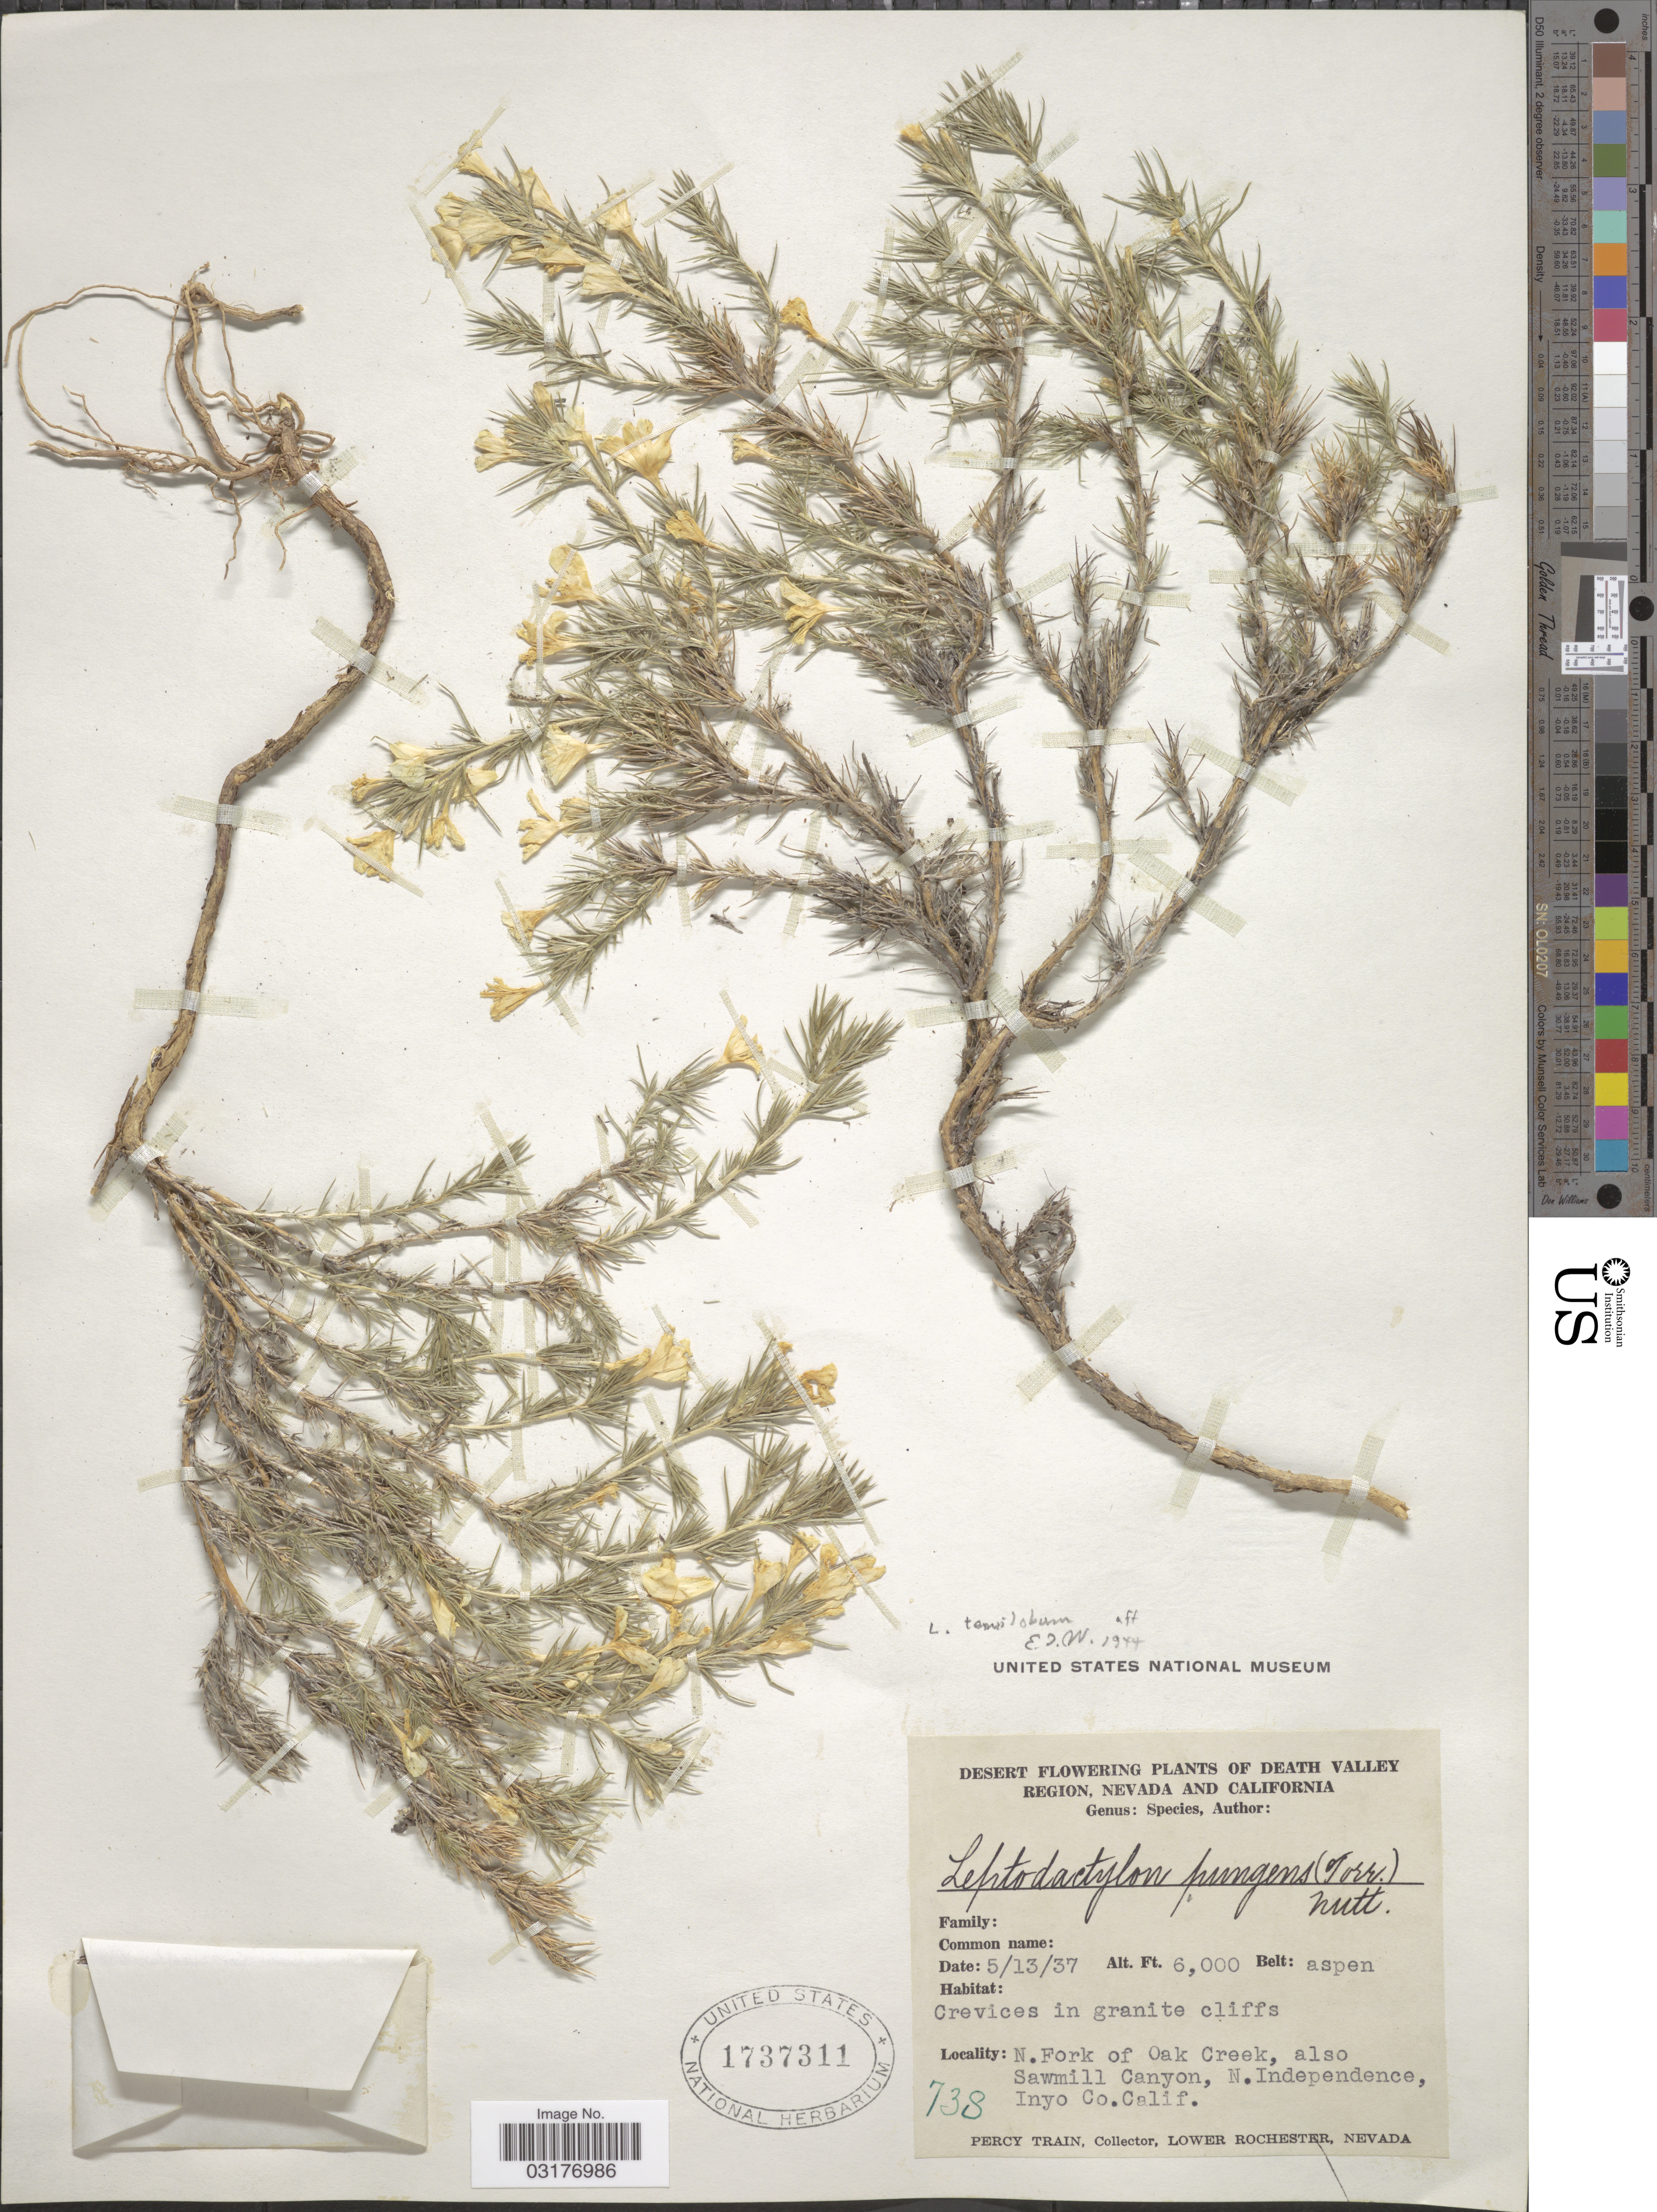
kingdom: Plantae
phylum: Tracheophyta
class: Magnoliopsida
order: Ericales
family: Polemoniaceae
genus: Linanthus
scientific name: Linanthus pungens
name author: (Torr.) J.M. Porter & L.A. Johnson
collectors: P. Train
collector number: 738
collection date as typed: Transcribed d/m/y: 13/5/37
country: United States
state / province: California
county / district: Inyo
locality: Desert. Death Valley Region. N. Fork of Oak Creek, also Sawmill Canyon, N. Independence, Inyo Co.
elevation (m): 1829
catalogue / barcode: US 1737311